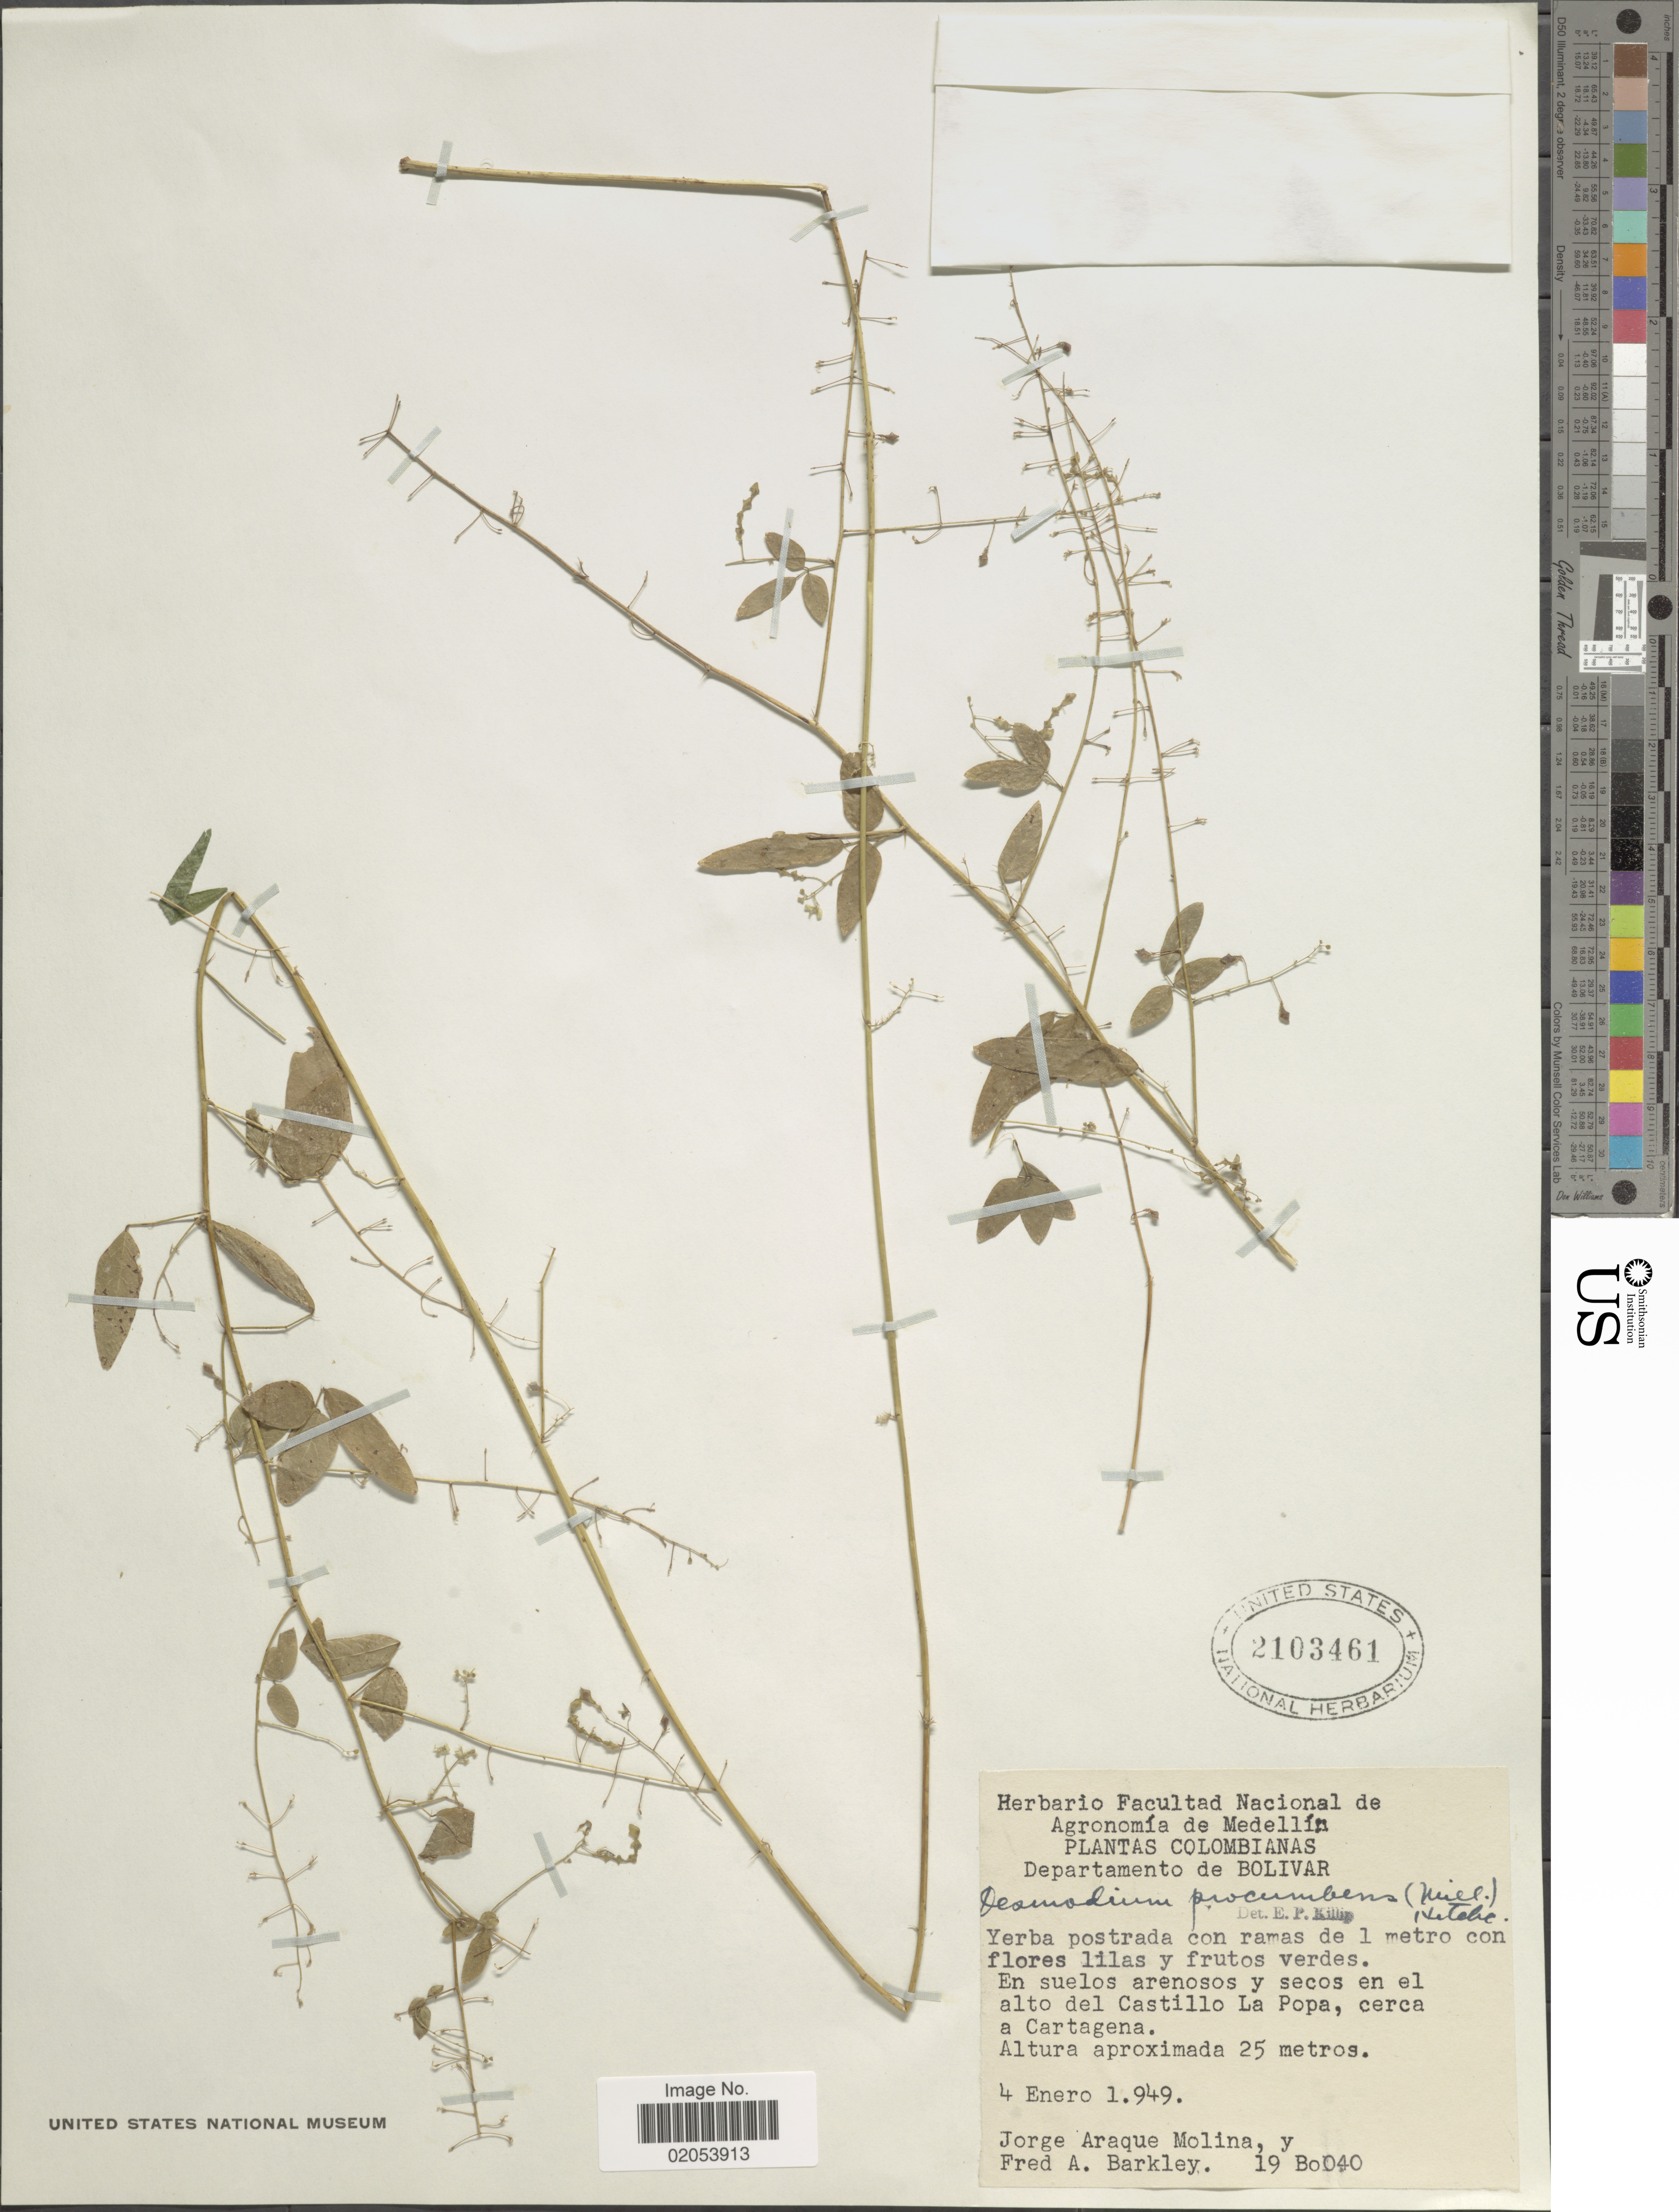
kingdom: Plantae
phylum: Tracheophyta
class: Magnoliopsida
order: Fabales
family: Fabaceae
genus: Desmodium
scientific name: Desmodium procumbens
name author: (Mill.) Hitchc.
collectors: J. Araque Molina & F. A. Barkley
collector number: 19Bo040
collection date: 1949-01-04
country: Colombia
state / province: Bolívar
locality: Colombianas. En suelos arenosos y secos en el alto del Castillo La Popa, cerca a Cartagena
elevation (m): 25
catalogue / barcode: US 2103461